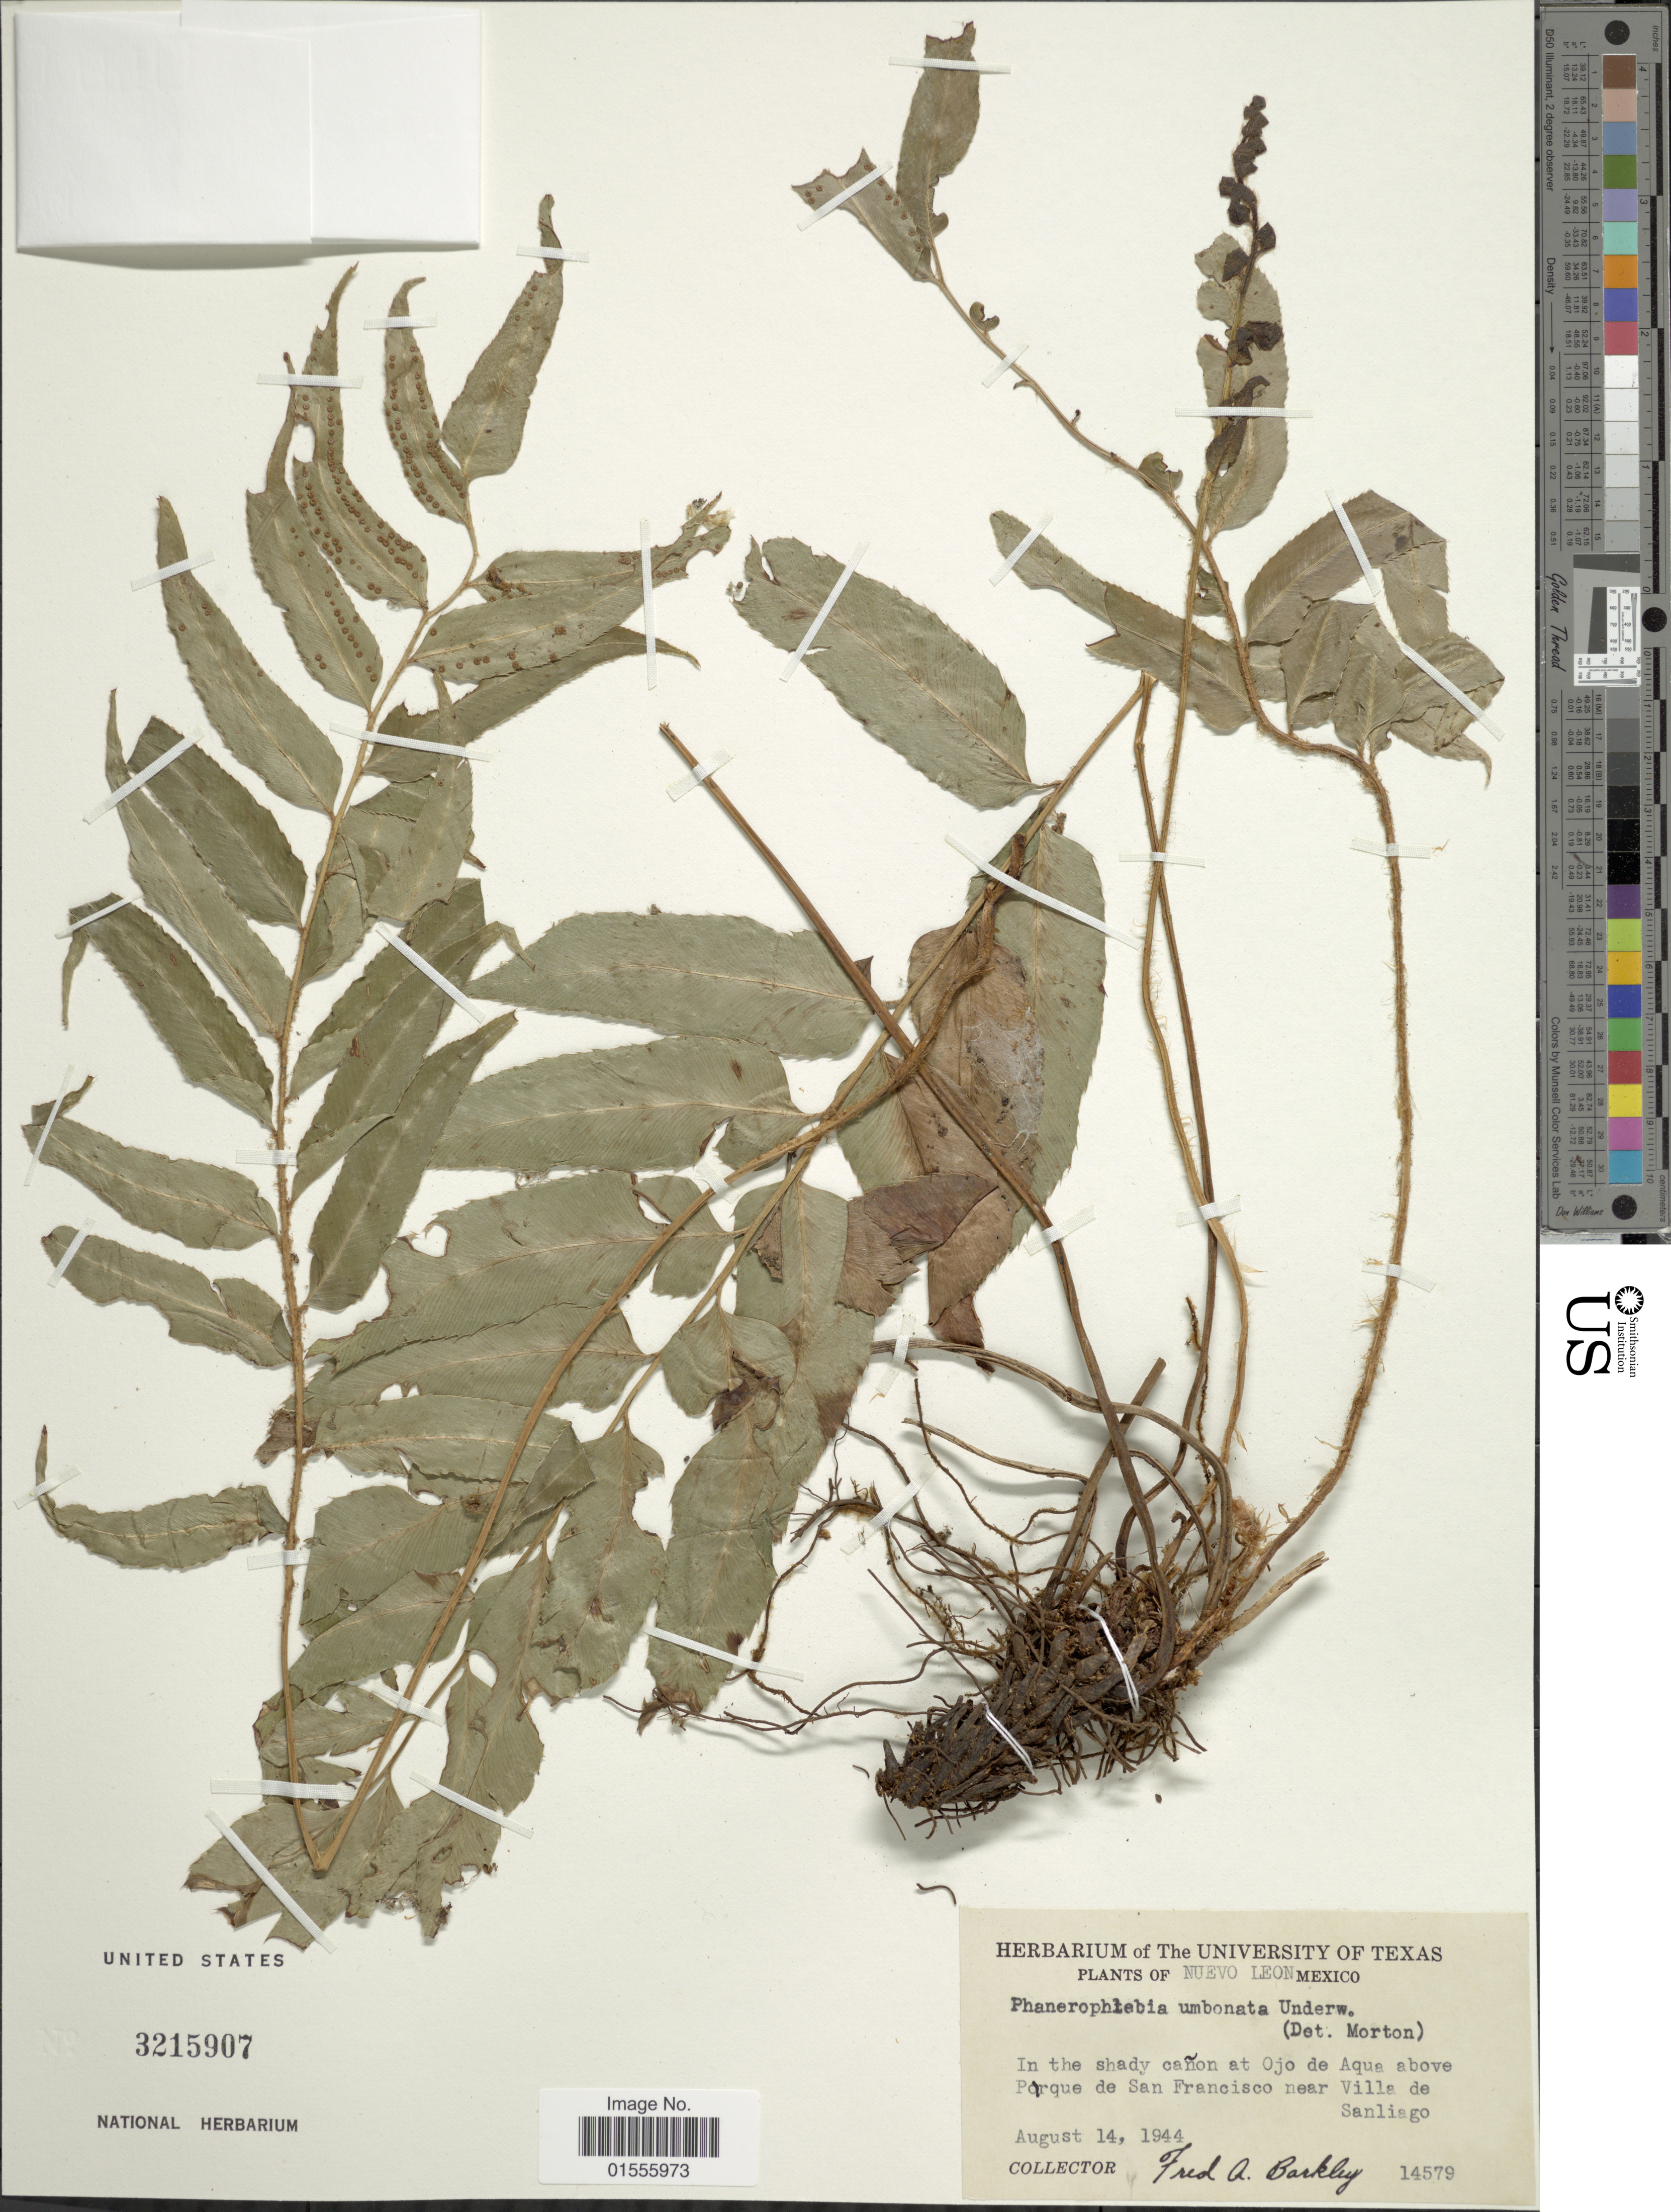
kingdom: Plantae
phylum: Tracheophyta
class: Polypodiopsida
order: Polypodiales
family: Dryopteridaceae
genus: Phanerophlebia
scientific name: Phanerophlebia umbonata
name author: Underw.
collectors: F. A. Barkley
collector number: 14579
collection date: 1944-08-14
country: Mexico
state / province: Nuevo León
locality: In the shady cañon at Ojo de Aqua above Porque de San Francisco near Villa de Sanliago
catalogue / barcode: US 3215907